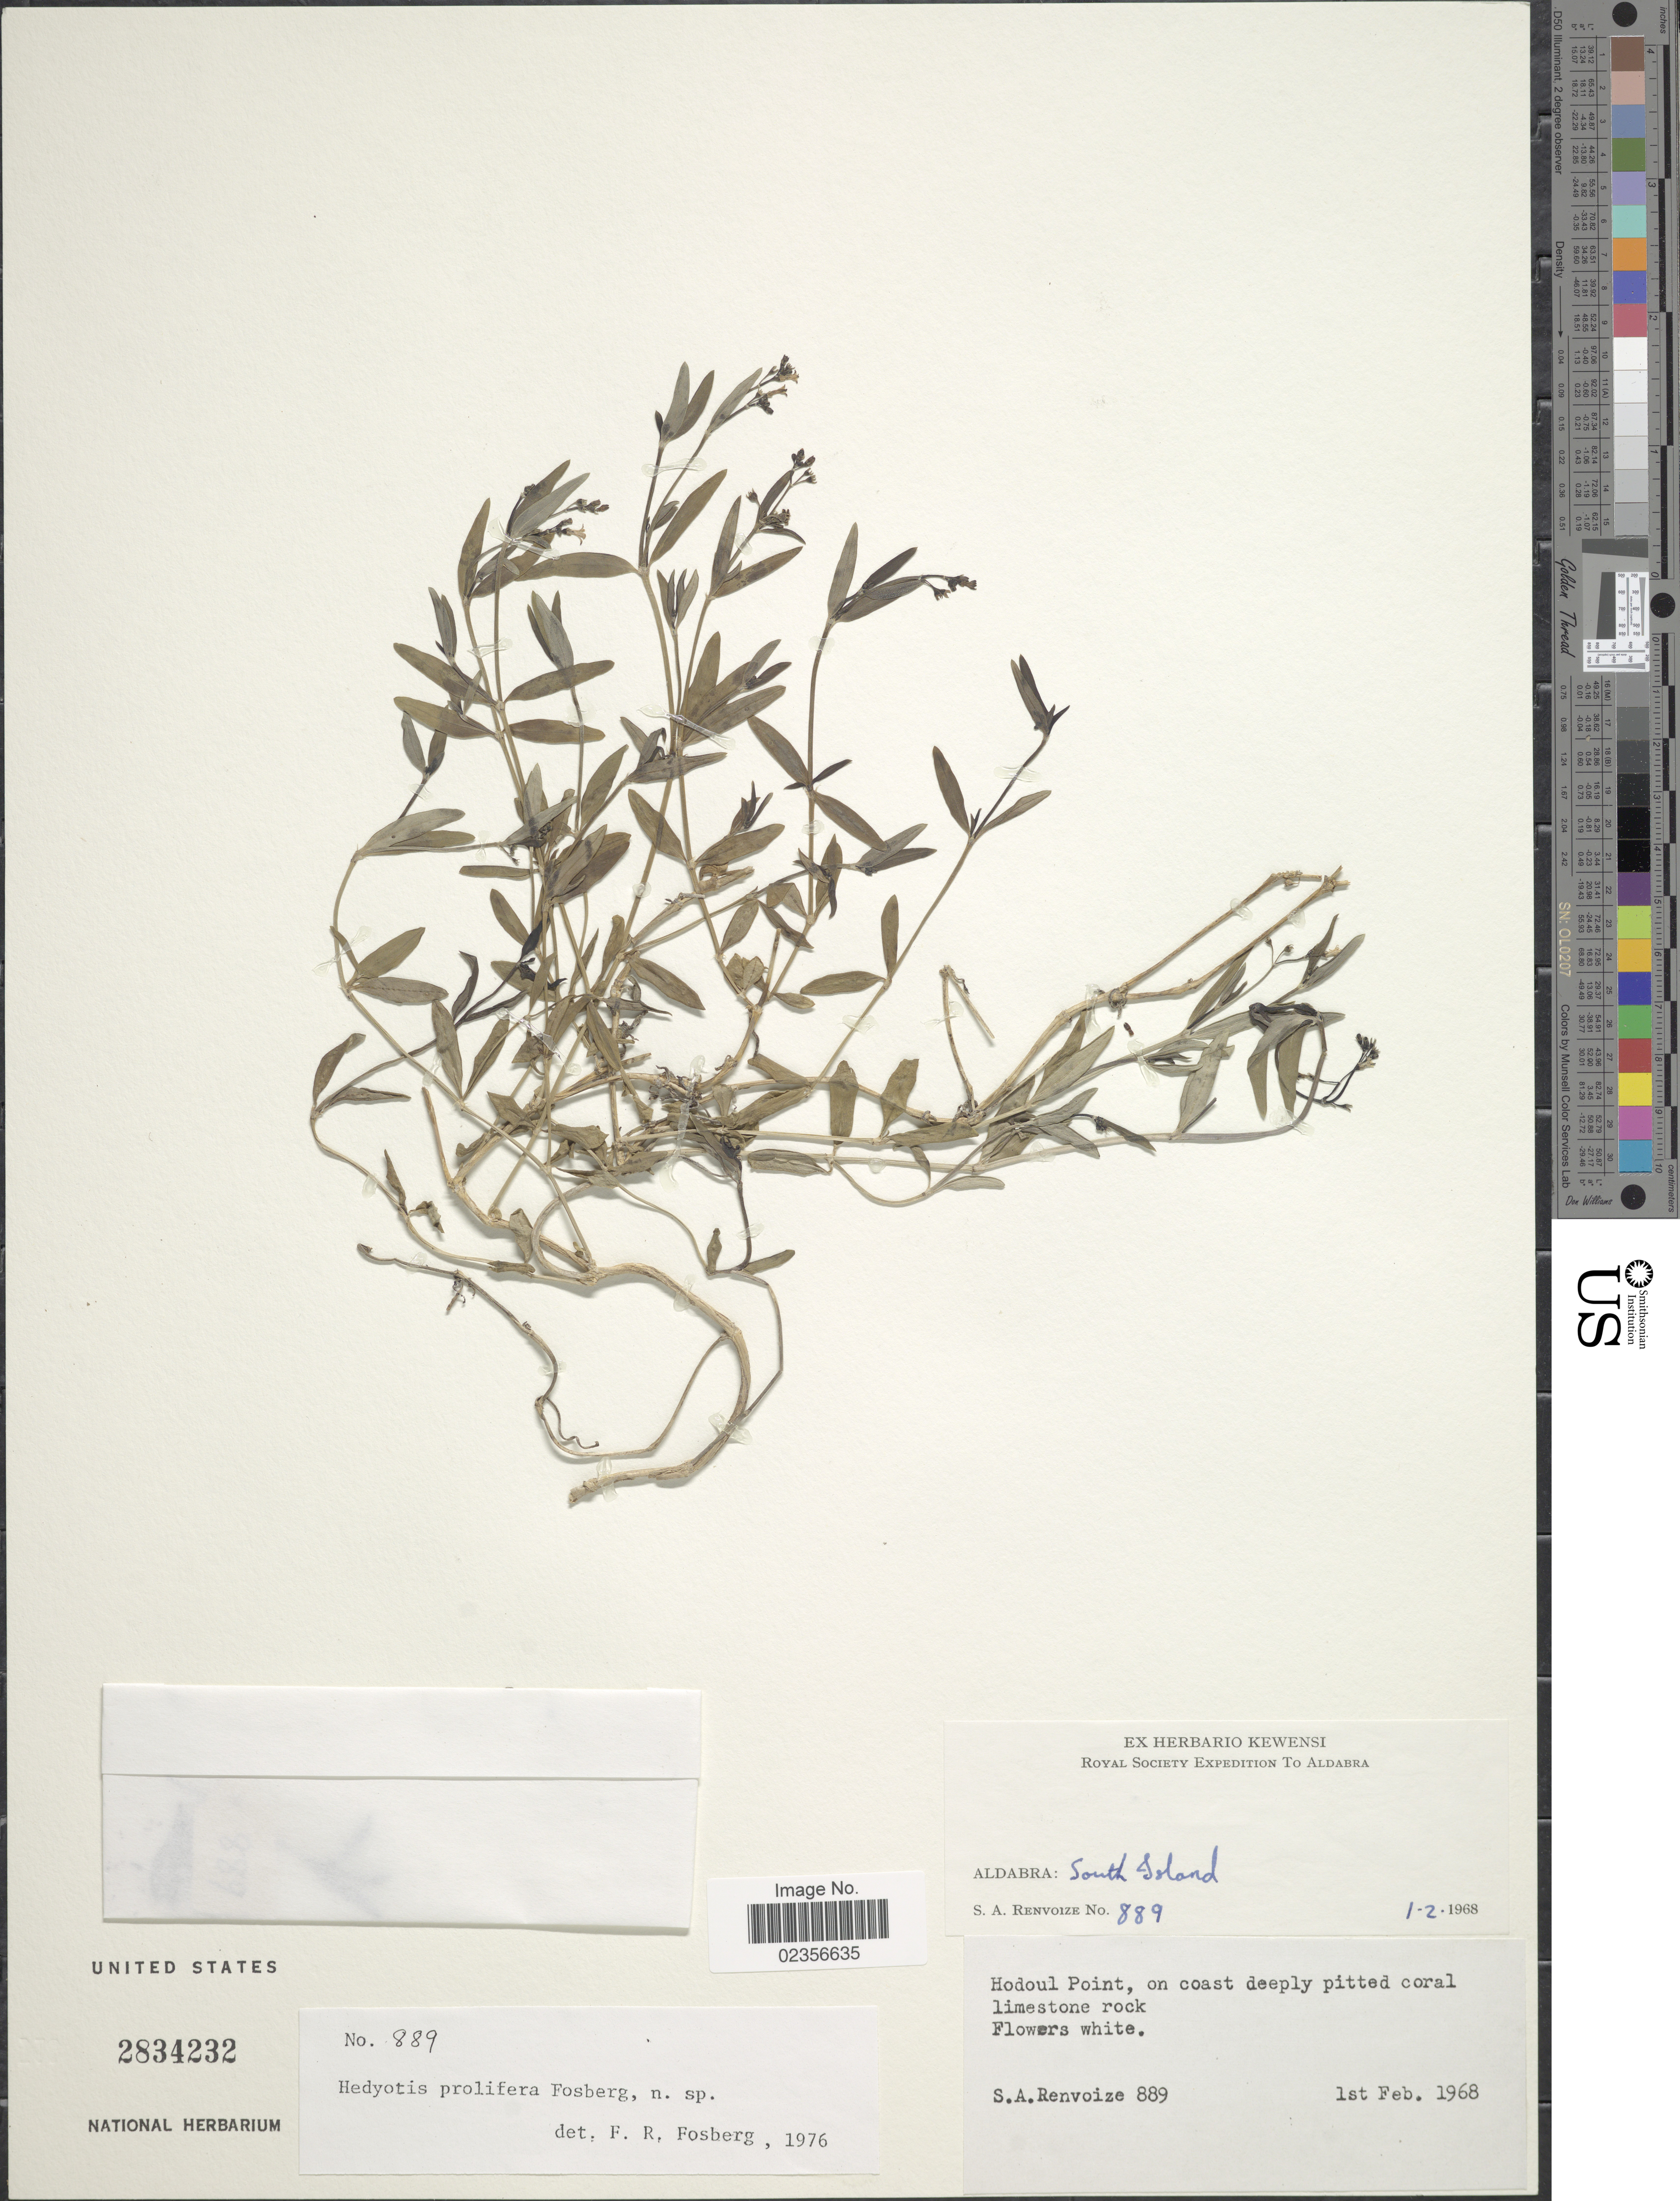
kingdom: Plantae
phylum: Tracheophyta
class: Magnoliopsida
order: Gentianales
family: Rubiaceae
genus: Hedyotis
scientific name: Hedyotis prolifera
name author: Fosberg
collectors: S. A. Renvoize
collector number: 889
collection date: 1968-02-01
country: Seychelles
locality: Aldabra: South Island Hodul Point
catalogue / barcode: US 2834232